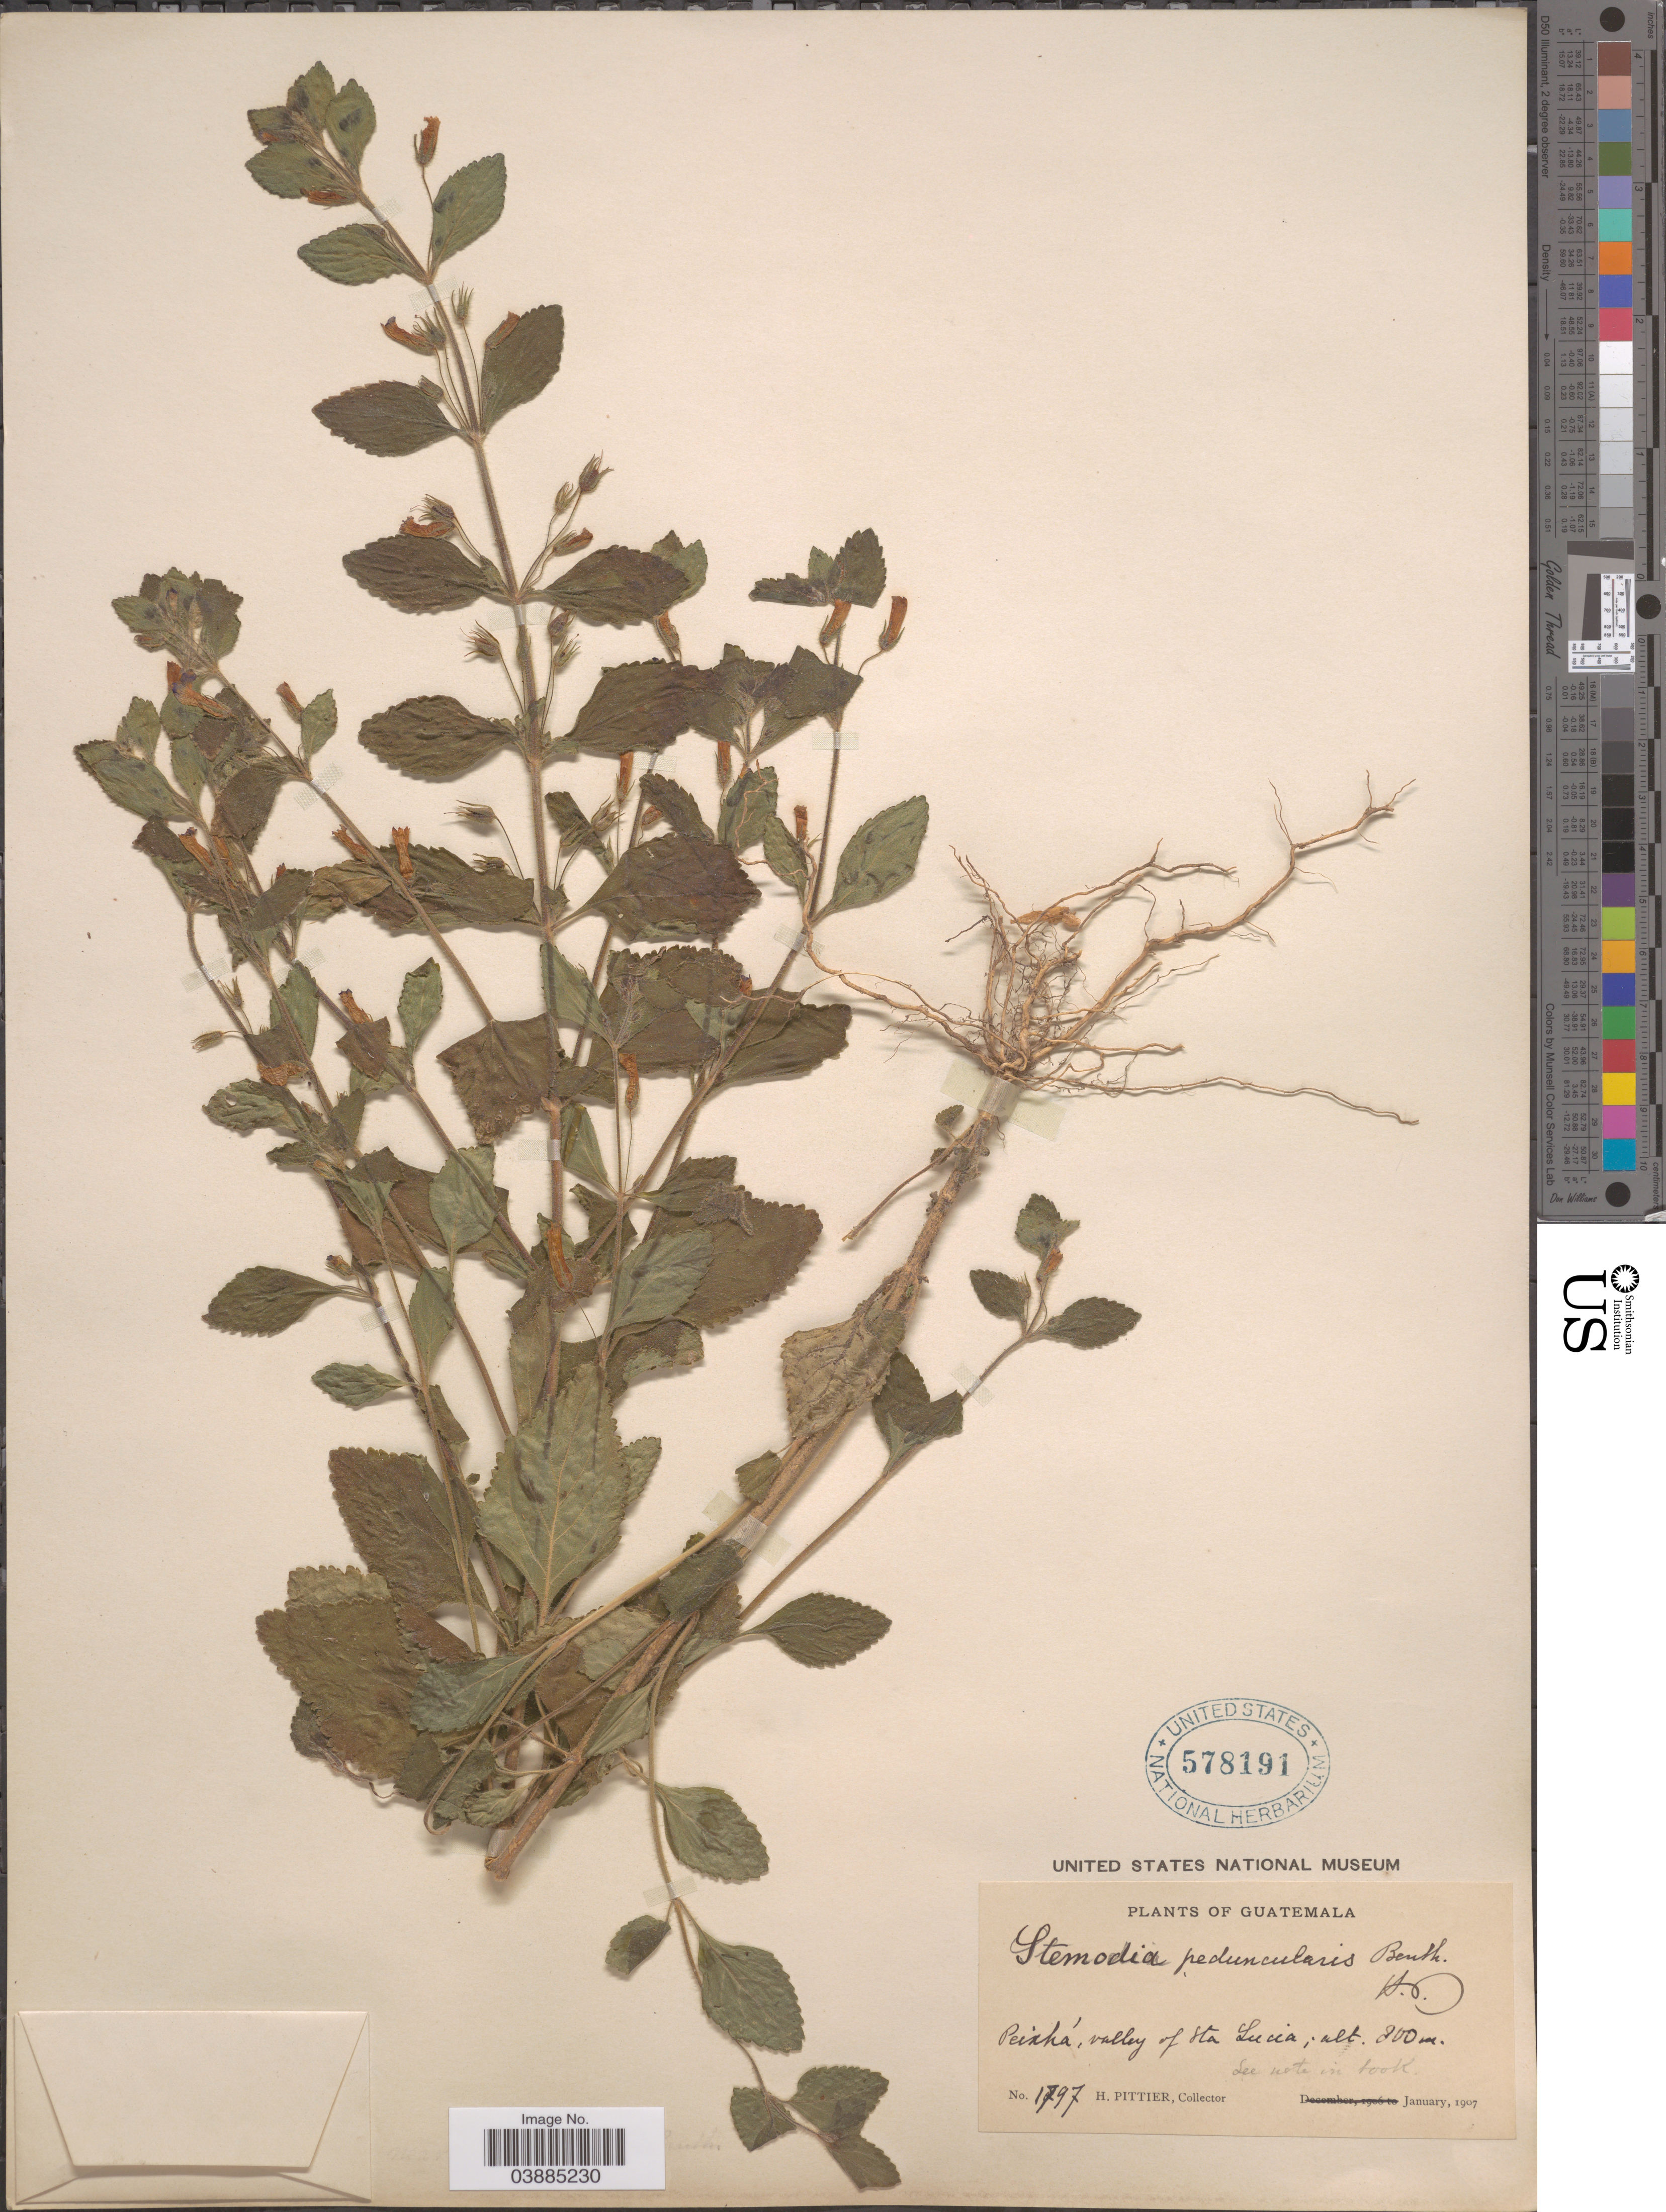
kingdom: Plantae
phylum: Tracheophyta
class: Magnoliopsida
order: Lamiales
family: Plantaginaceae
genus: Stemodia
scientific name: Stemodia pubescens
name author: (R. Br.) W.R. Barker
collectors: H. F. Pittier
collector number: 1797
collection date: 1907-01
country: Guatemala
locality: Peixhá, valley of Sta Lucia.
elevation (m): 200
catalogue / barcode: US 578191